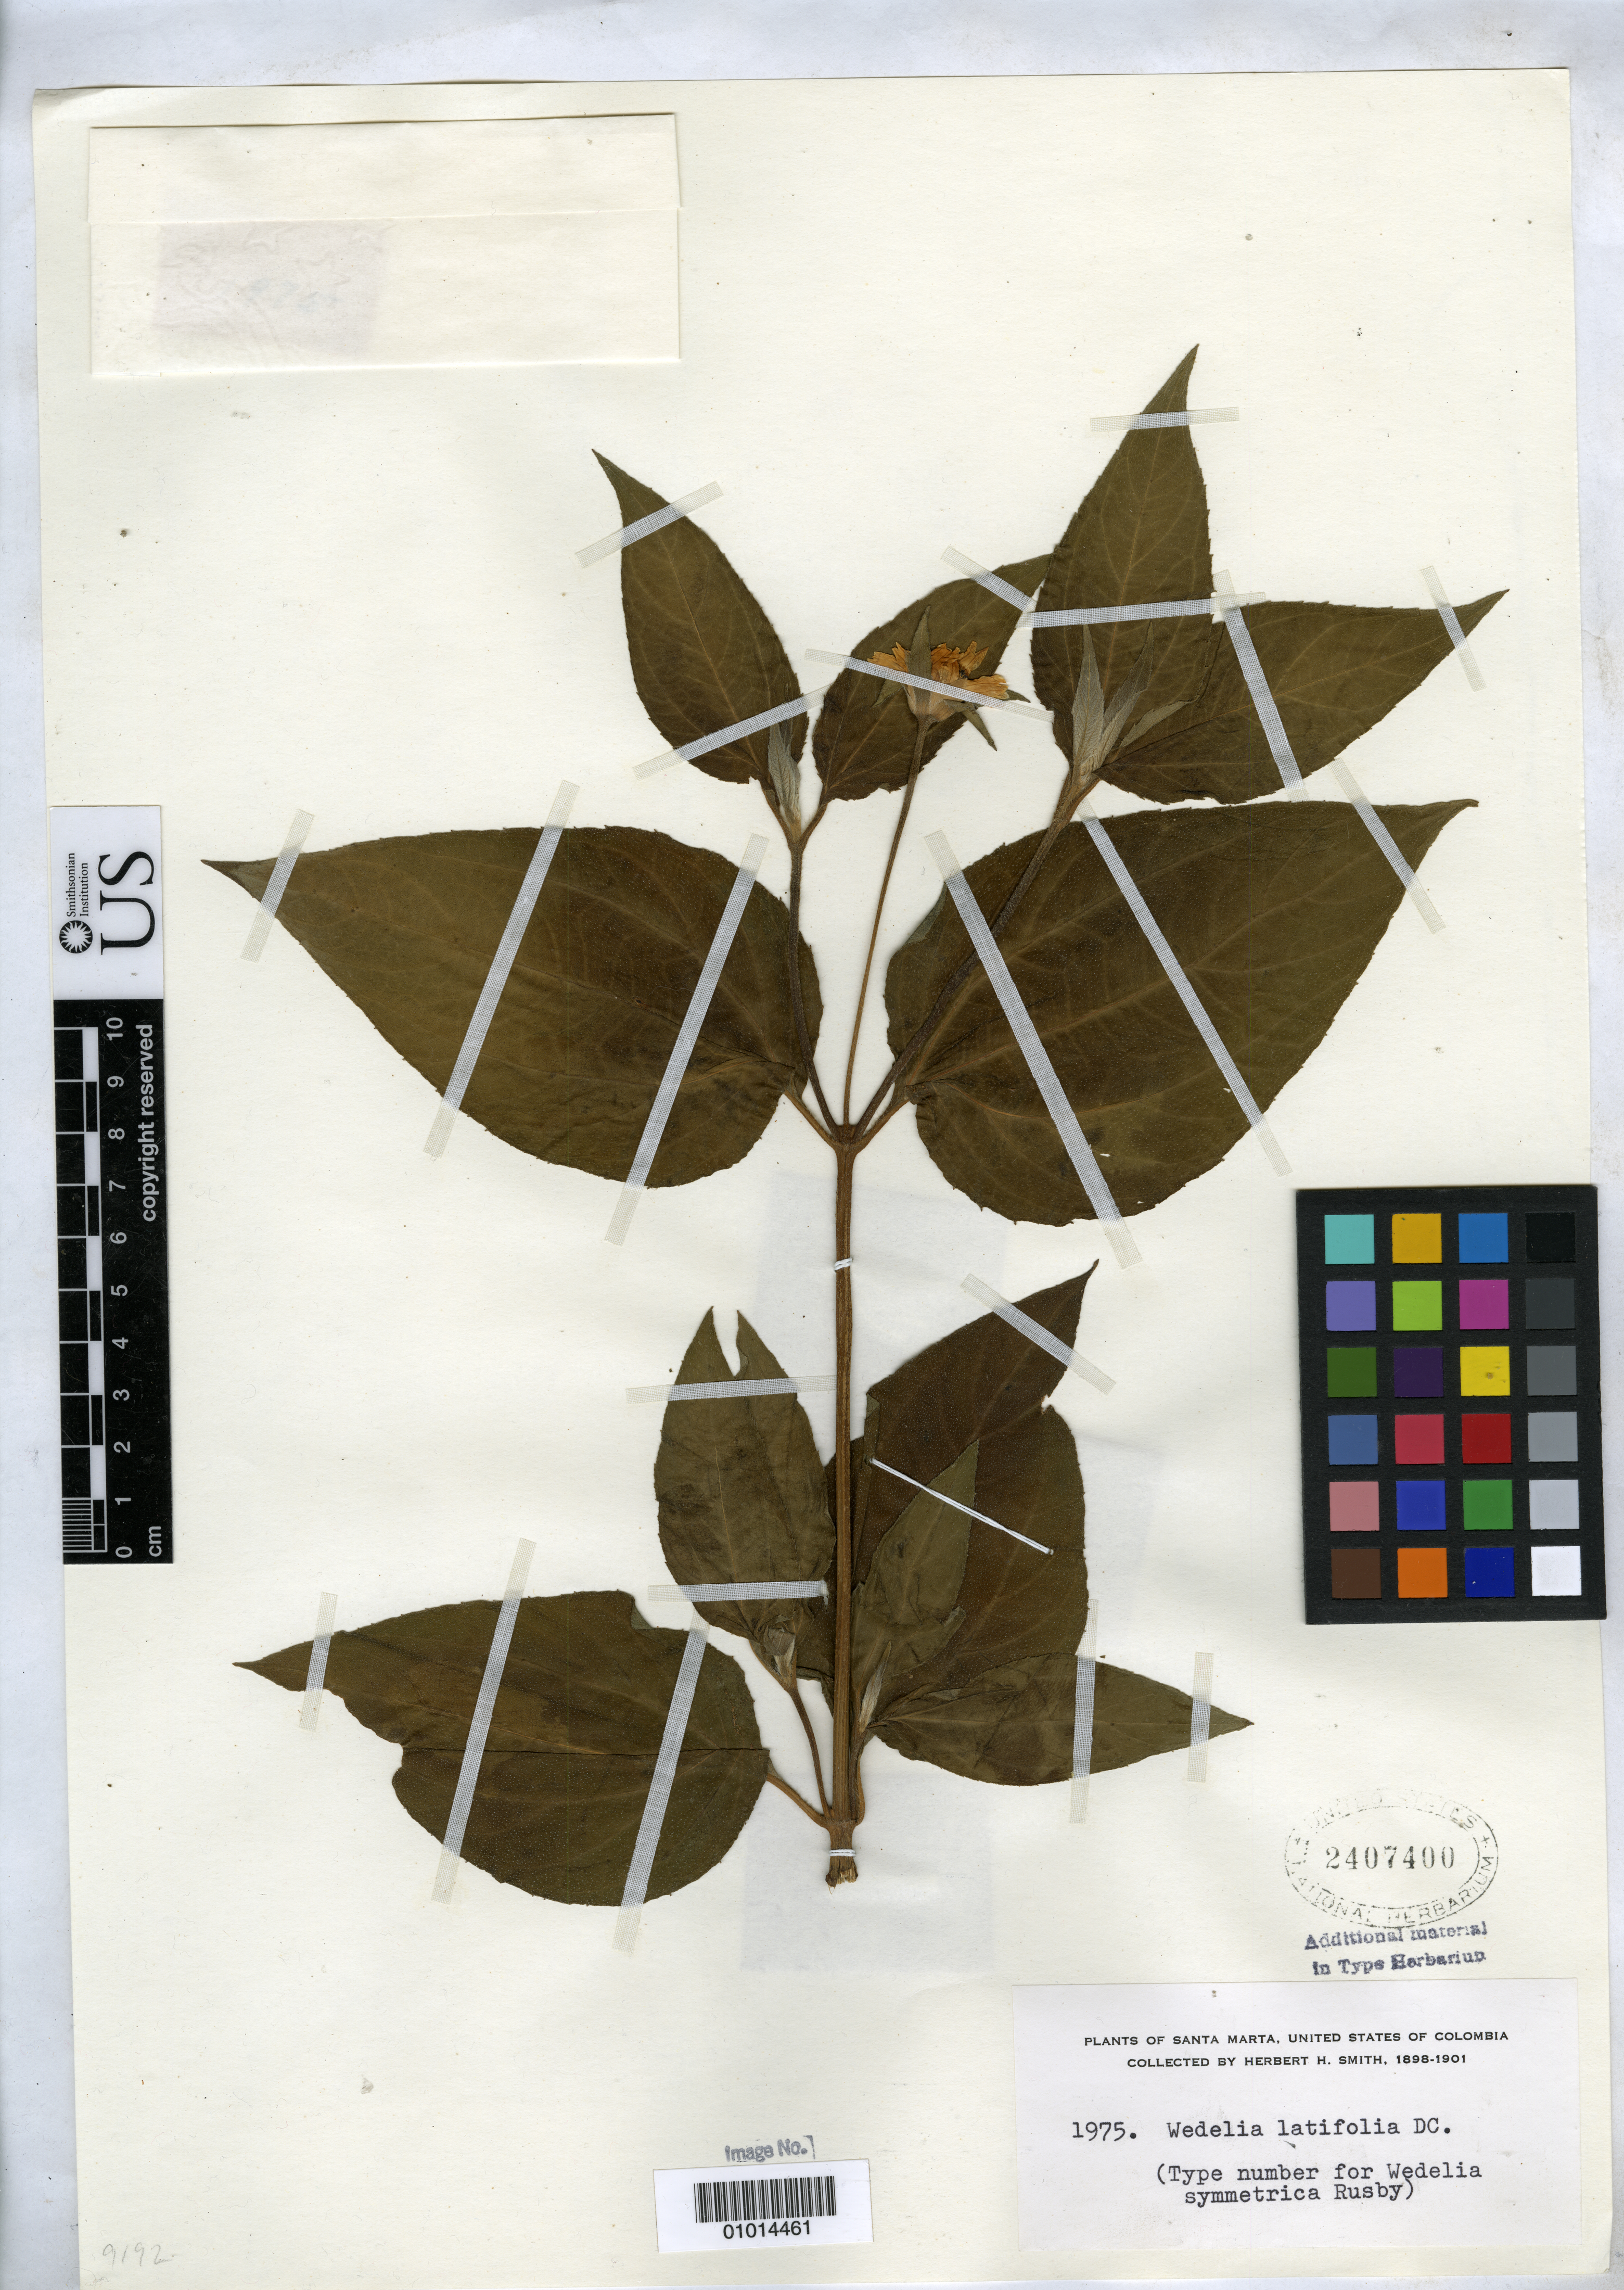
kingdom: Plantae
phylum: Tracheophyta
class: Magnoliopsida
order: Asterales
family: Asteraceae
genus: Wedelia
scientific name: Wedelia symmetrica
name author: Rusby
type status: Isotype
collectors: Herbert H. Smith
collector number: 1975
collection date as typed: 1898 to -- --- 1901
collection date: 1898/1901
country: Colombia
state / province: Magdalena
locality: Santa Marta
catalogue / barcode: US 2407400